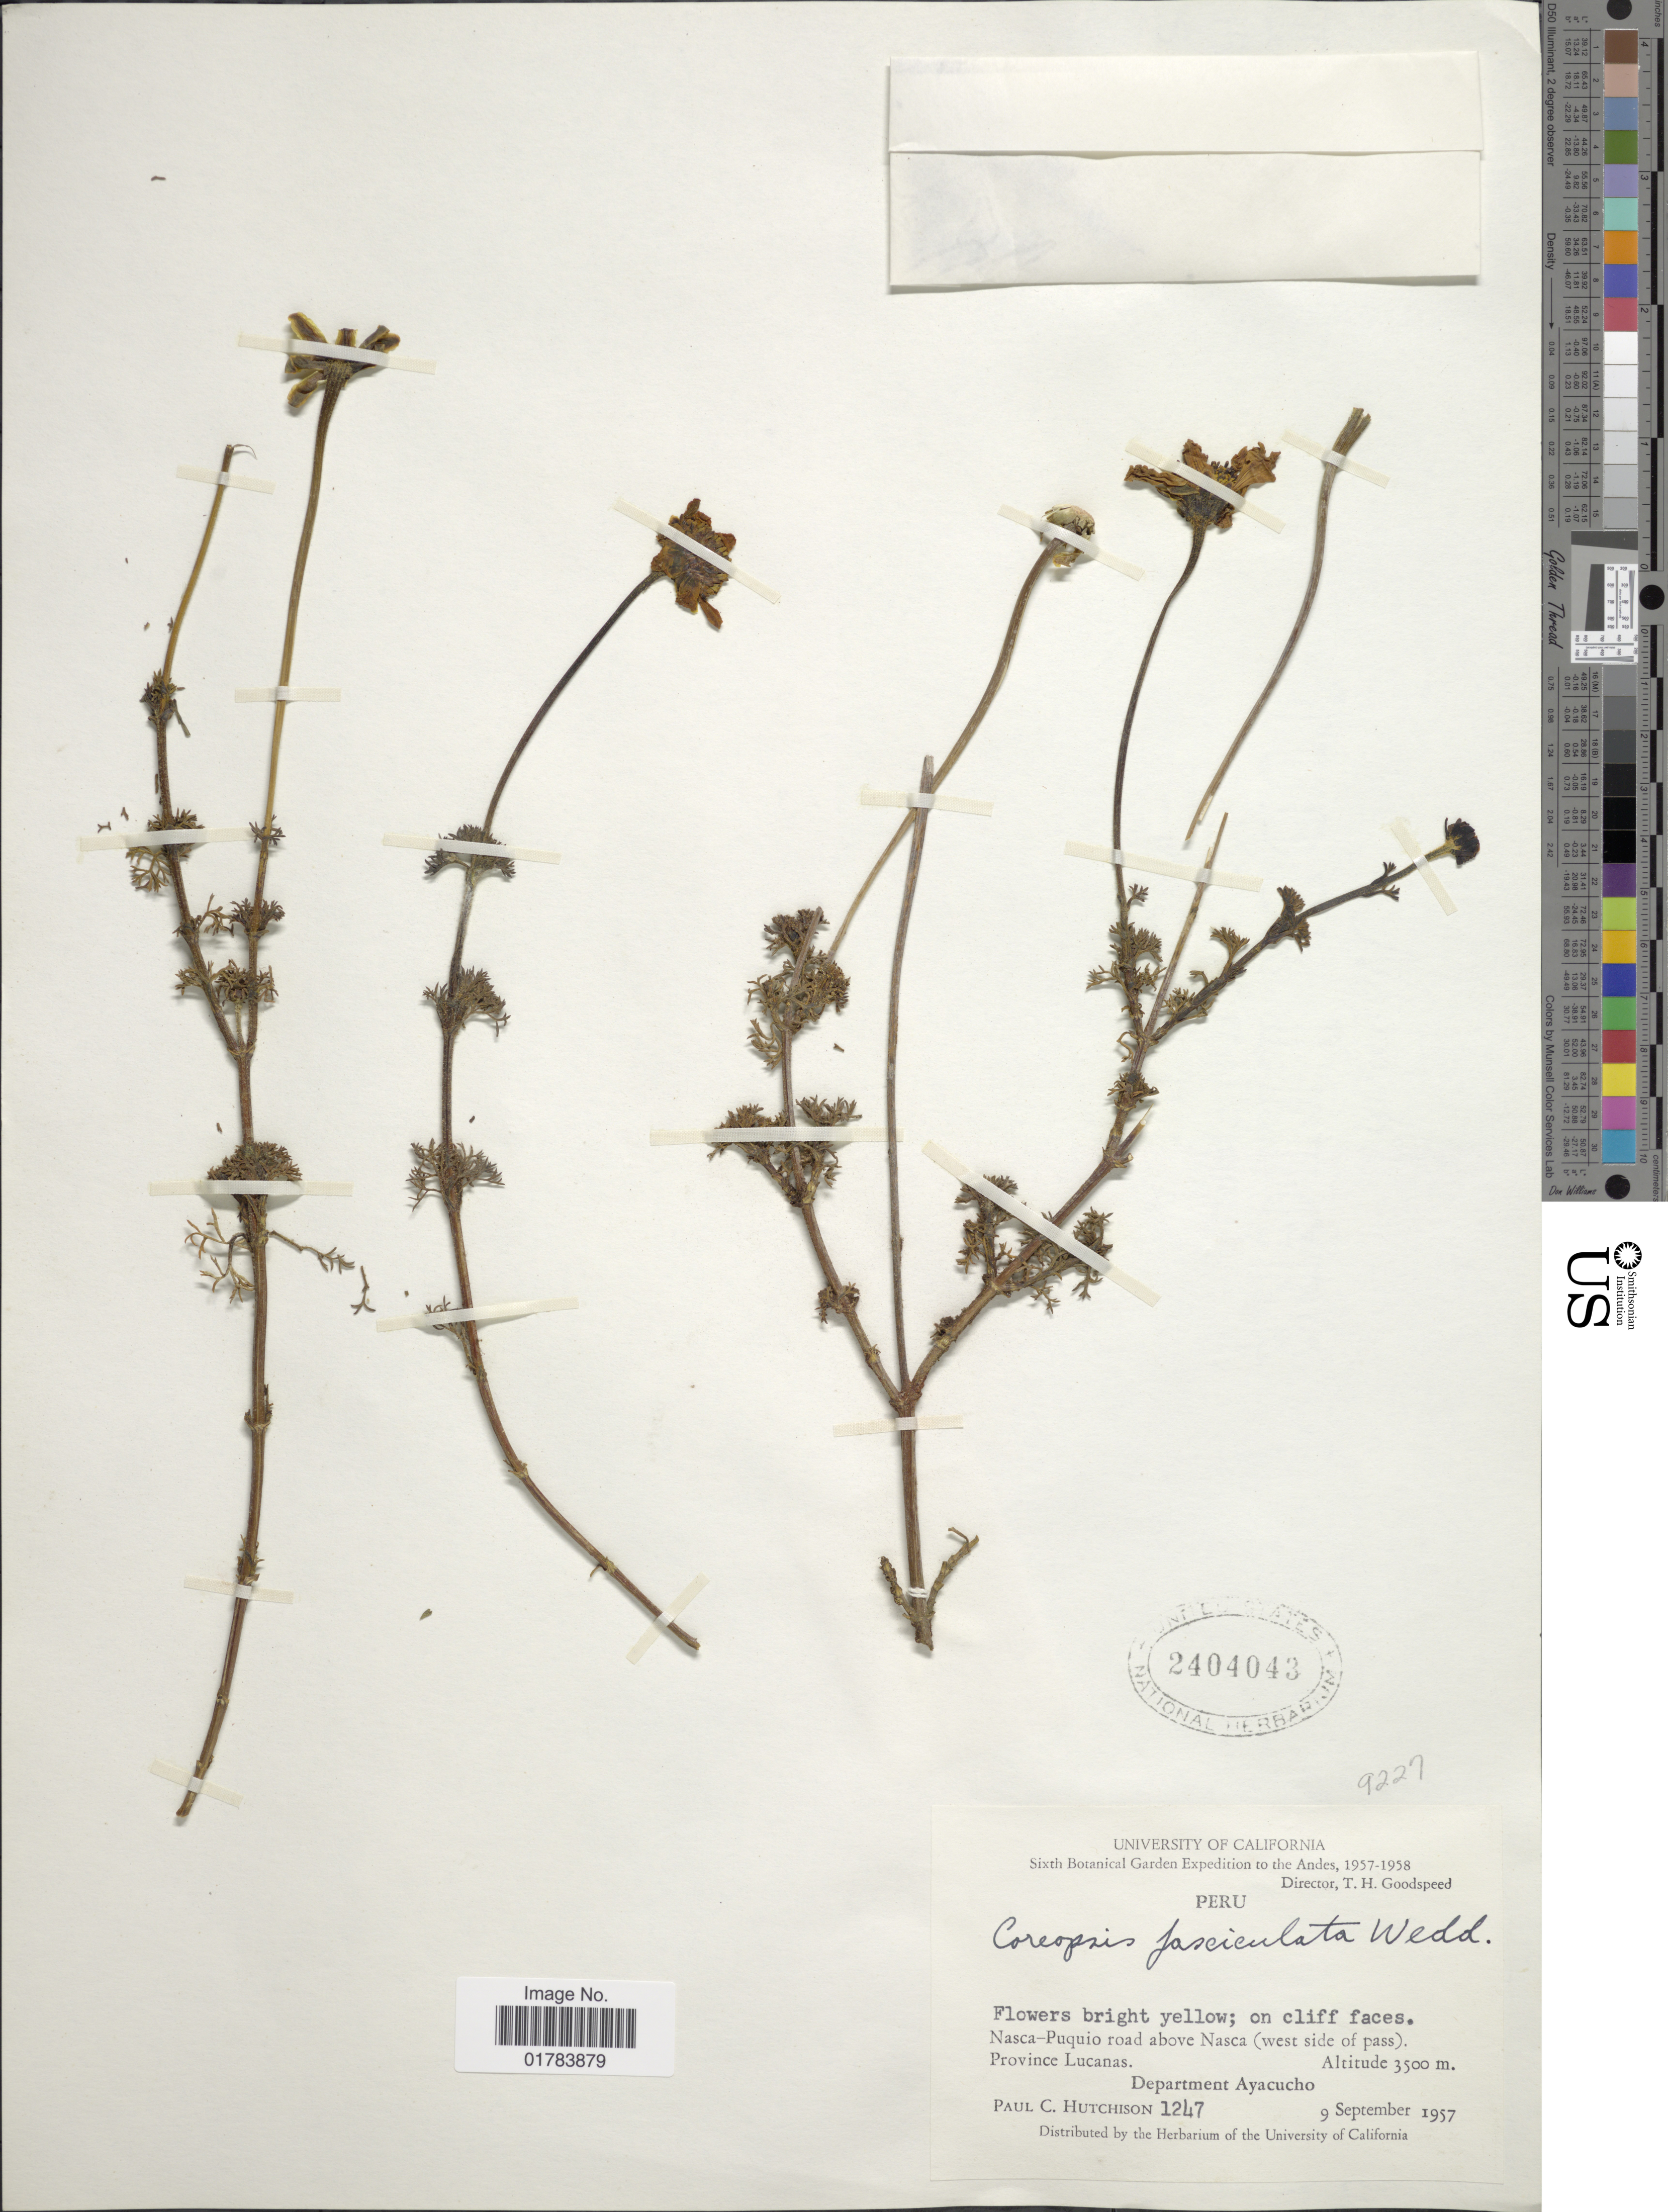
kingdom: Plantae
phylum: Tracheophyta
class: Magnoliopsida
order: Asterales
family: Asteraceae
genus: Coreopsis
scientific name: Coreopsis fasciculata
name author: Wedd.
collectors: P. C. Hutchison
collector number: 1247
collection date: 1957-09-09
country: Peru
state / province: Ayacucho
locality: Nasca-Piquio road above Nasca (west side of pass), Province Lucanas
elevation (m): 3500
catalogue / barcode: US 2404043